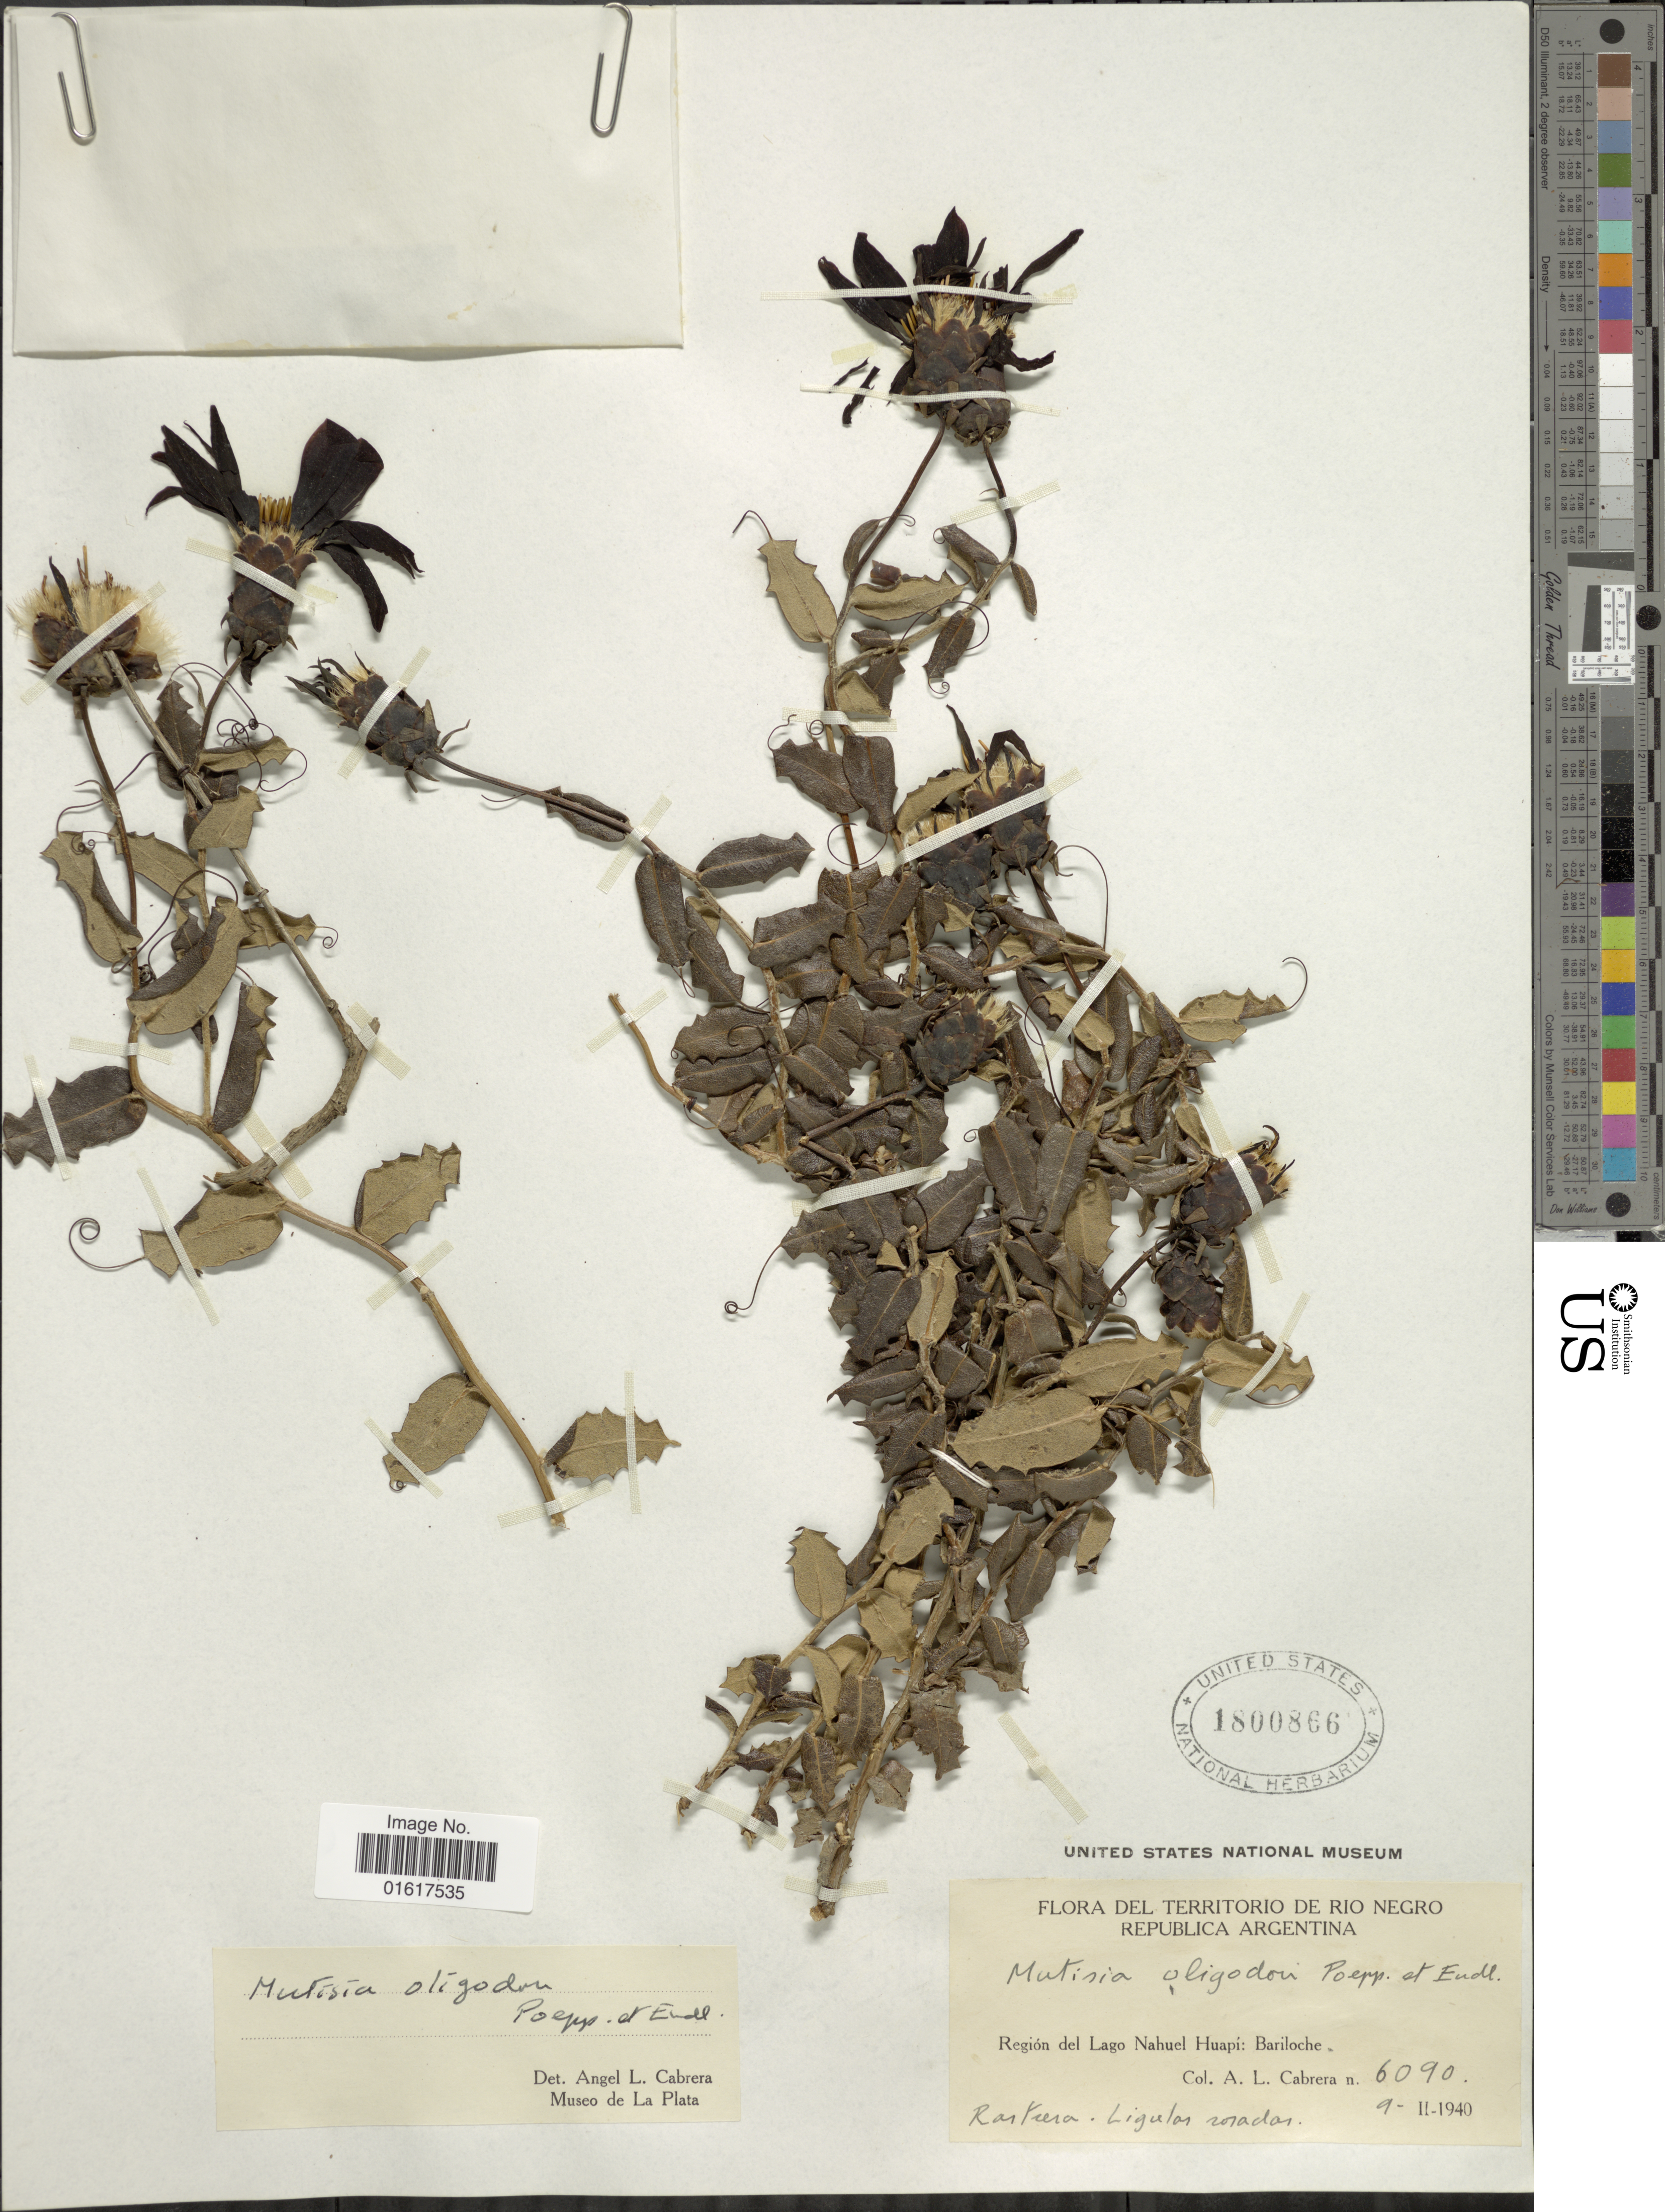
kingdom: Plantae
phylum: Tracheophyta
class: Magnoliopsida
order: Asterales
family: Asteraceae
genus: Mutisia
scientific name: Mutisia oligodon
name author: Poepp. & Endl.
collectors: A. L. Cabrera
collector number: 6090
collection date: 1940-02-09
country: Argentina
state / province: Rio Negro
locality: Región del Lago Nahuel Huapí: Bariloche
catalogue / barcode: US 1800866